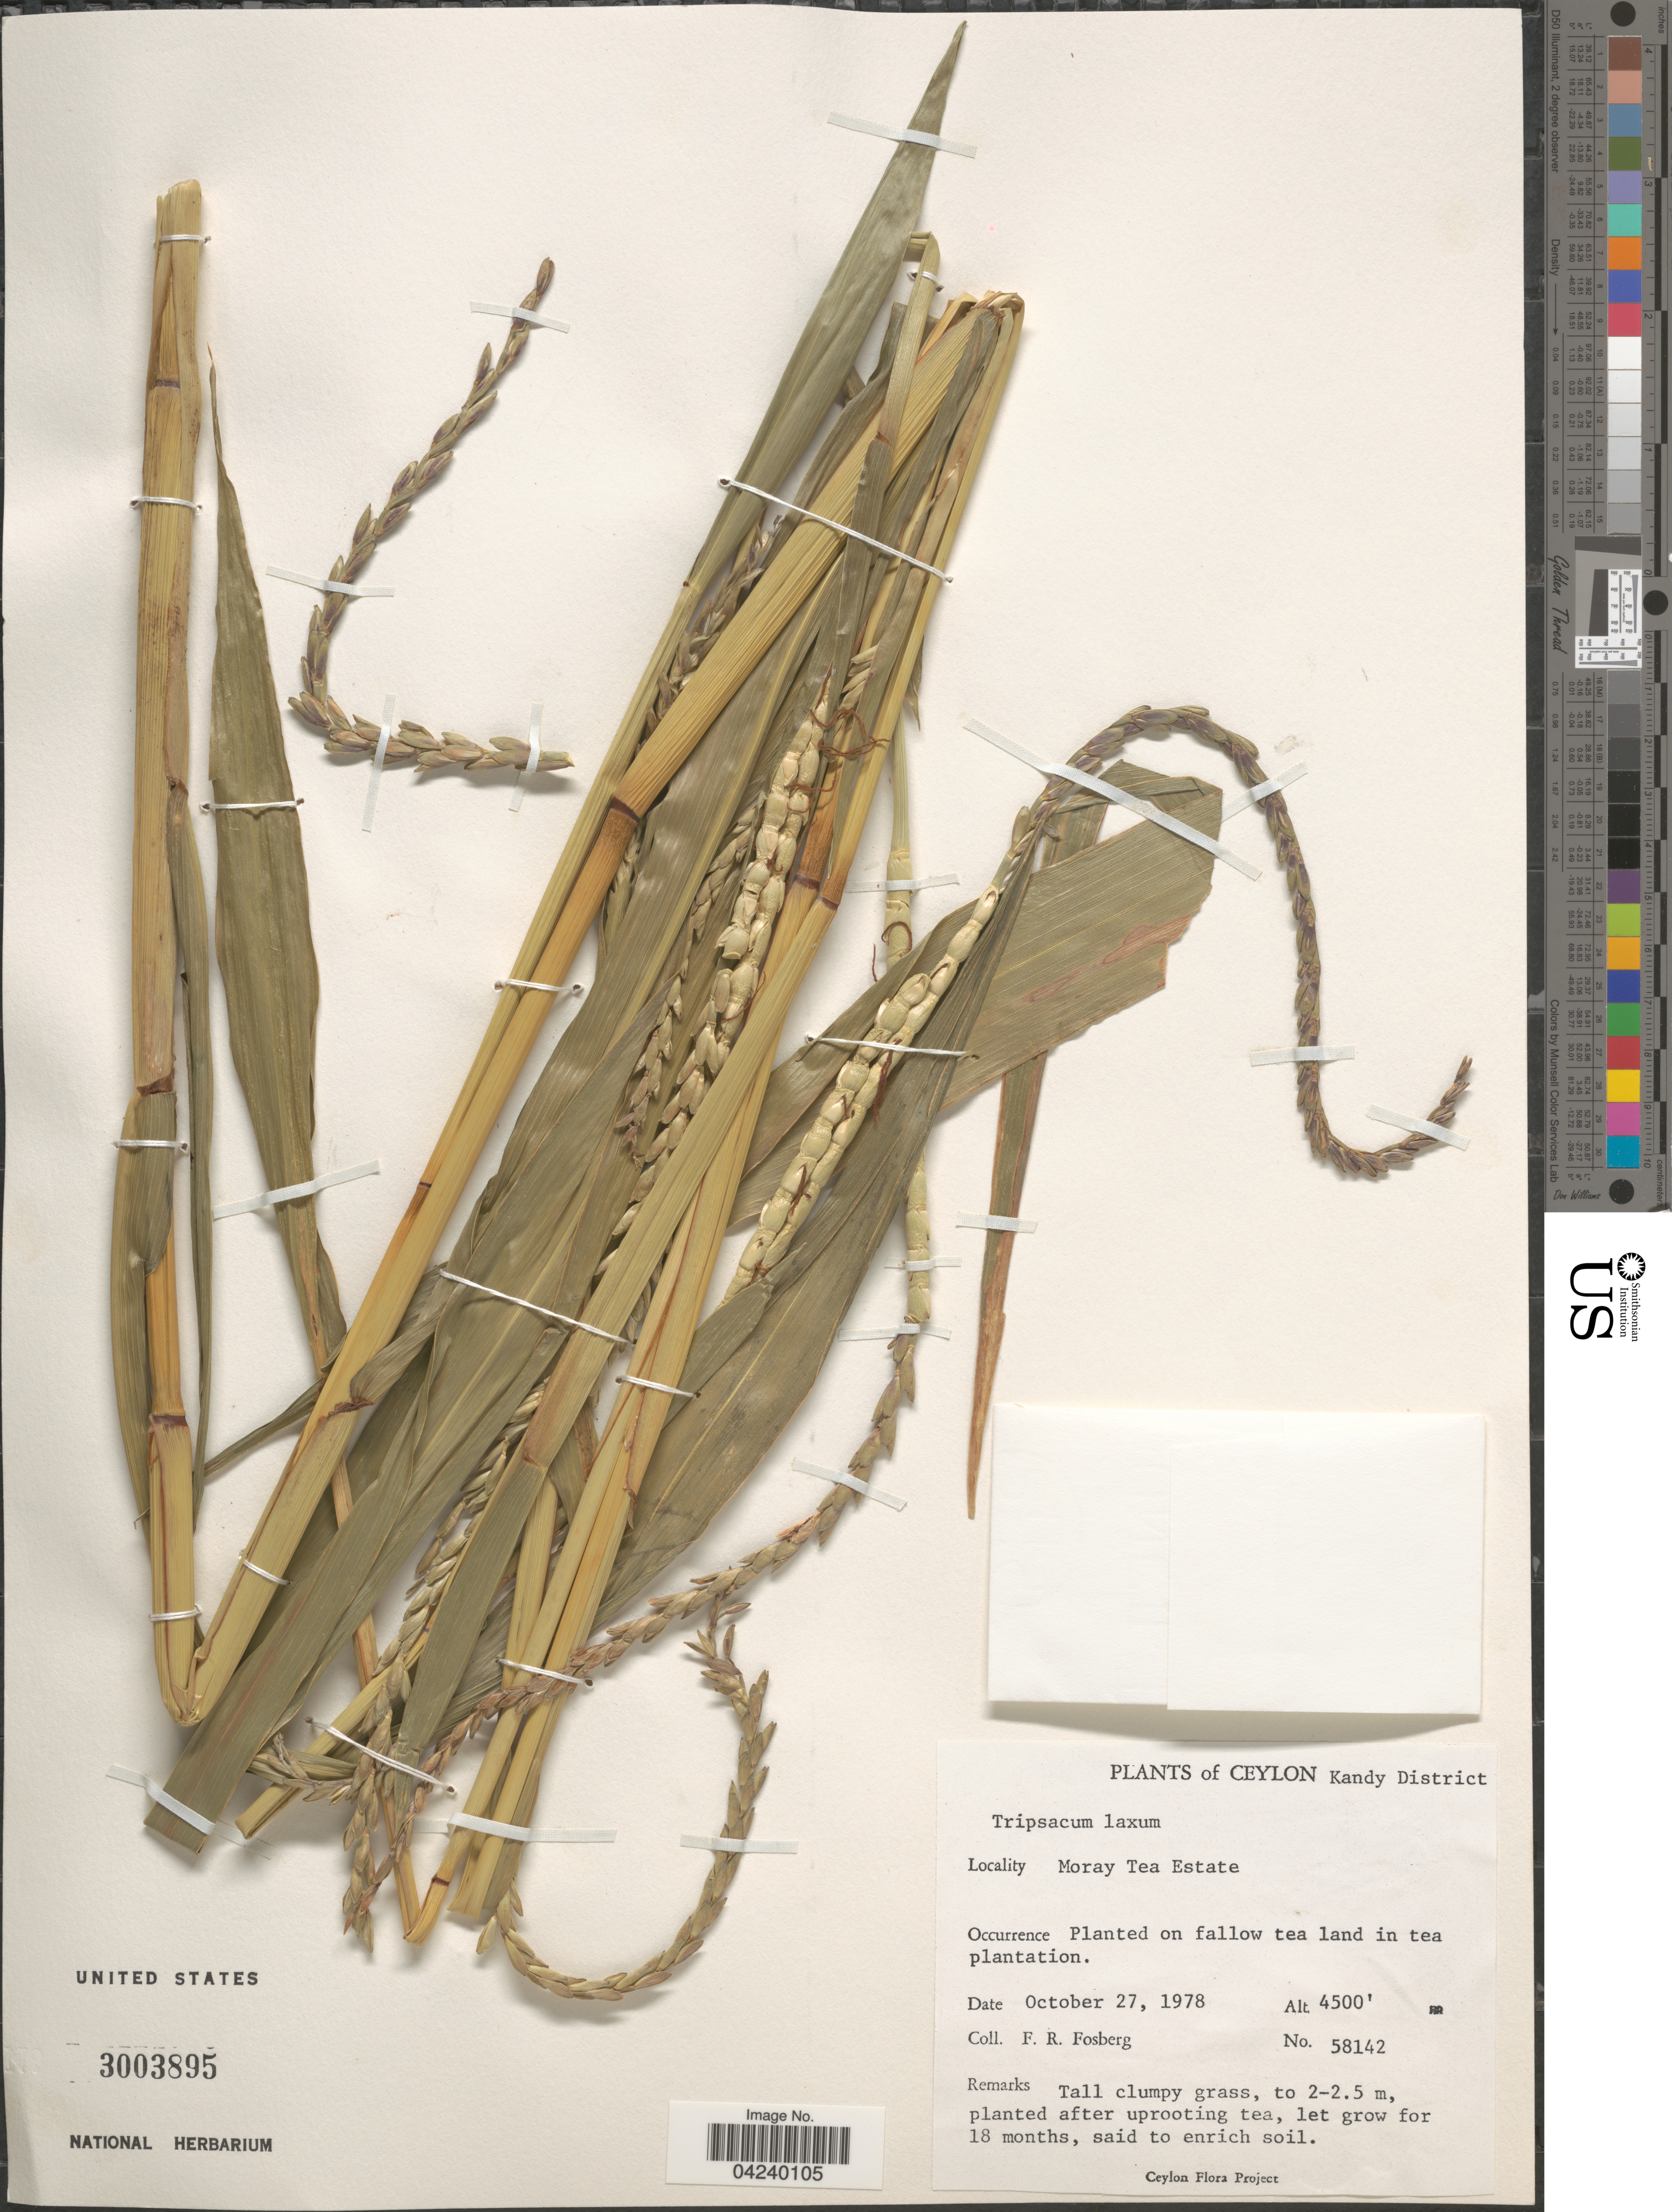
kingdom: Plantae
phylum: Tracheophyta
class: Liliopsida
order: Poales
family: Poaceae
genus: Tripsacum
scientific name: Tripsacum laxum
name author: Nash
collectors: F. R. Fosberg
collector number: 58142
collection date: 1978-10-27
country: Sri Lanka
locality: Ceylon. Kandy District. Moray Tea Estate. In tea plantation.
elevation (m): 1372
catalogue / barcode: US 3003895